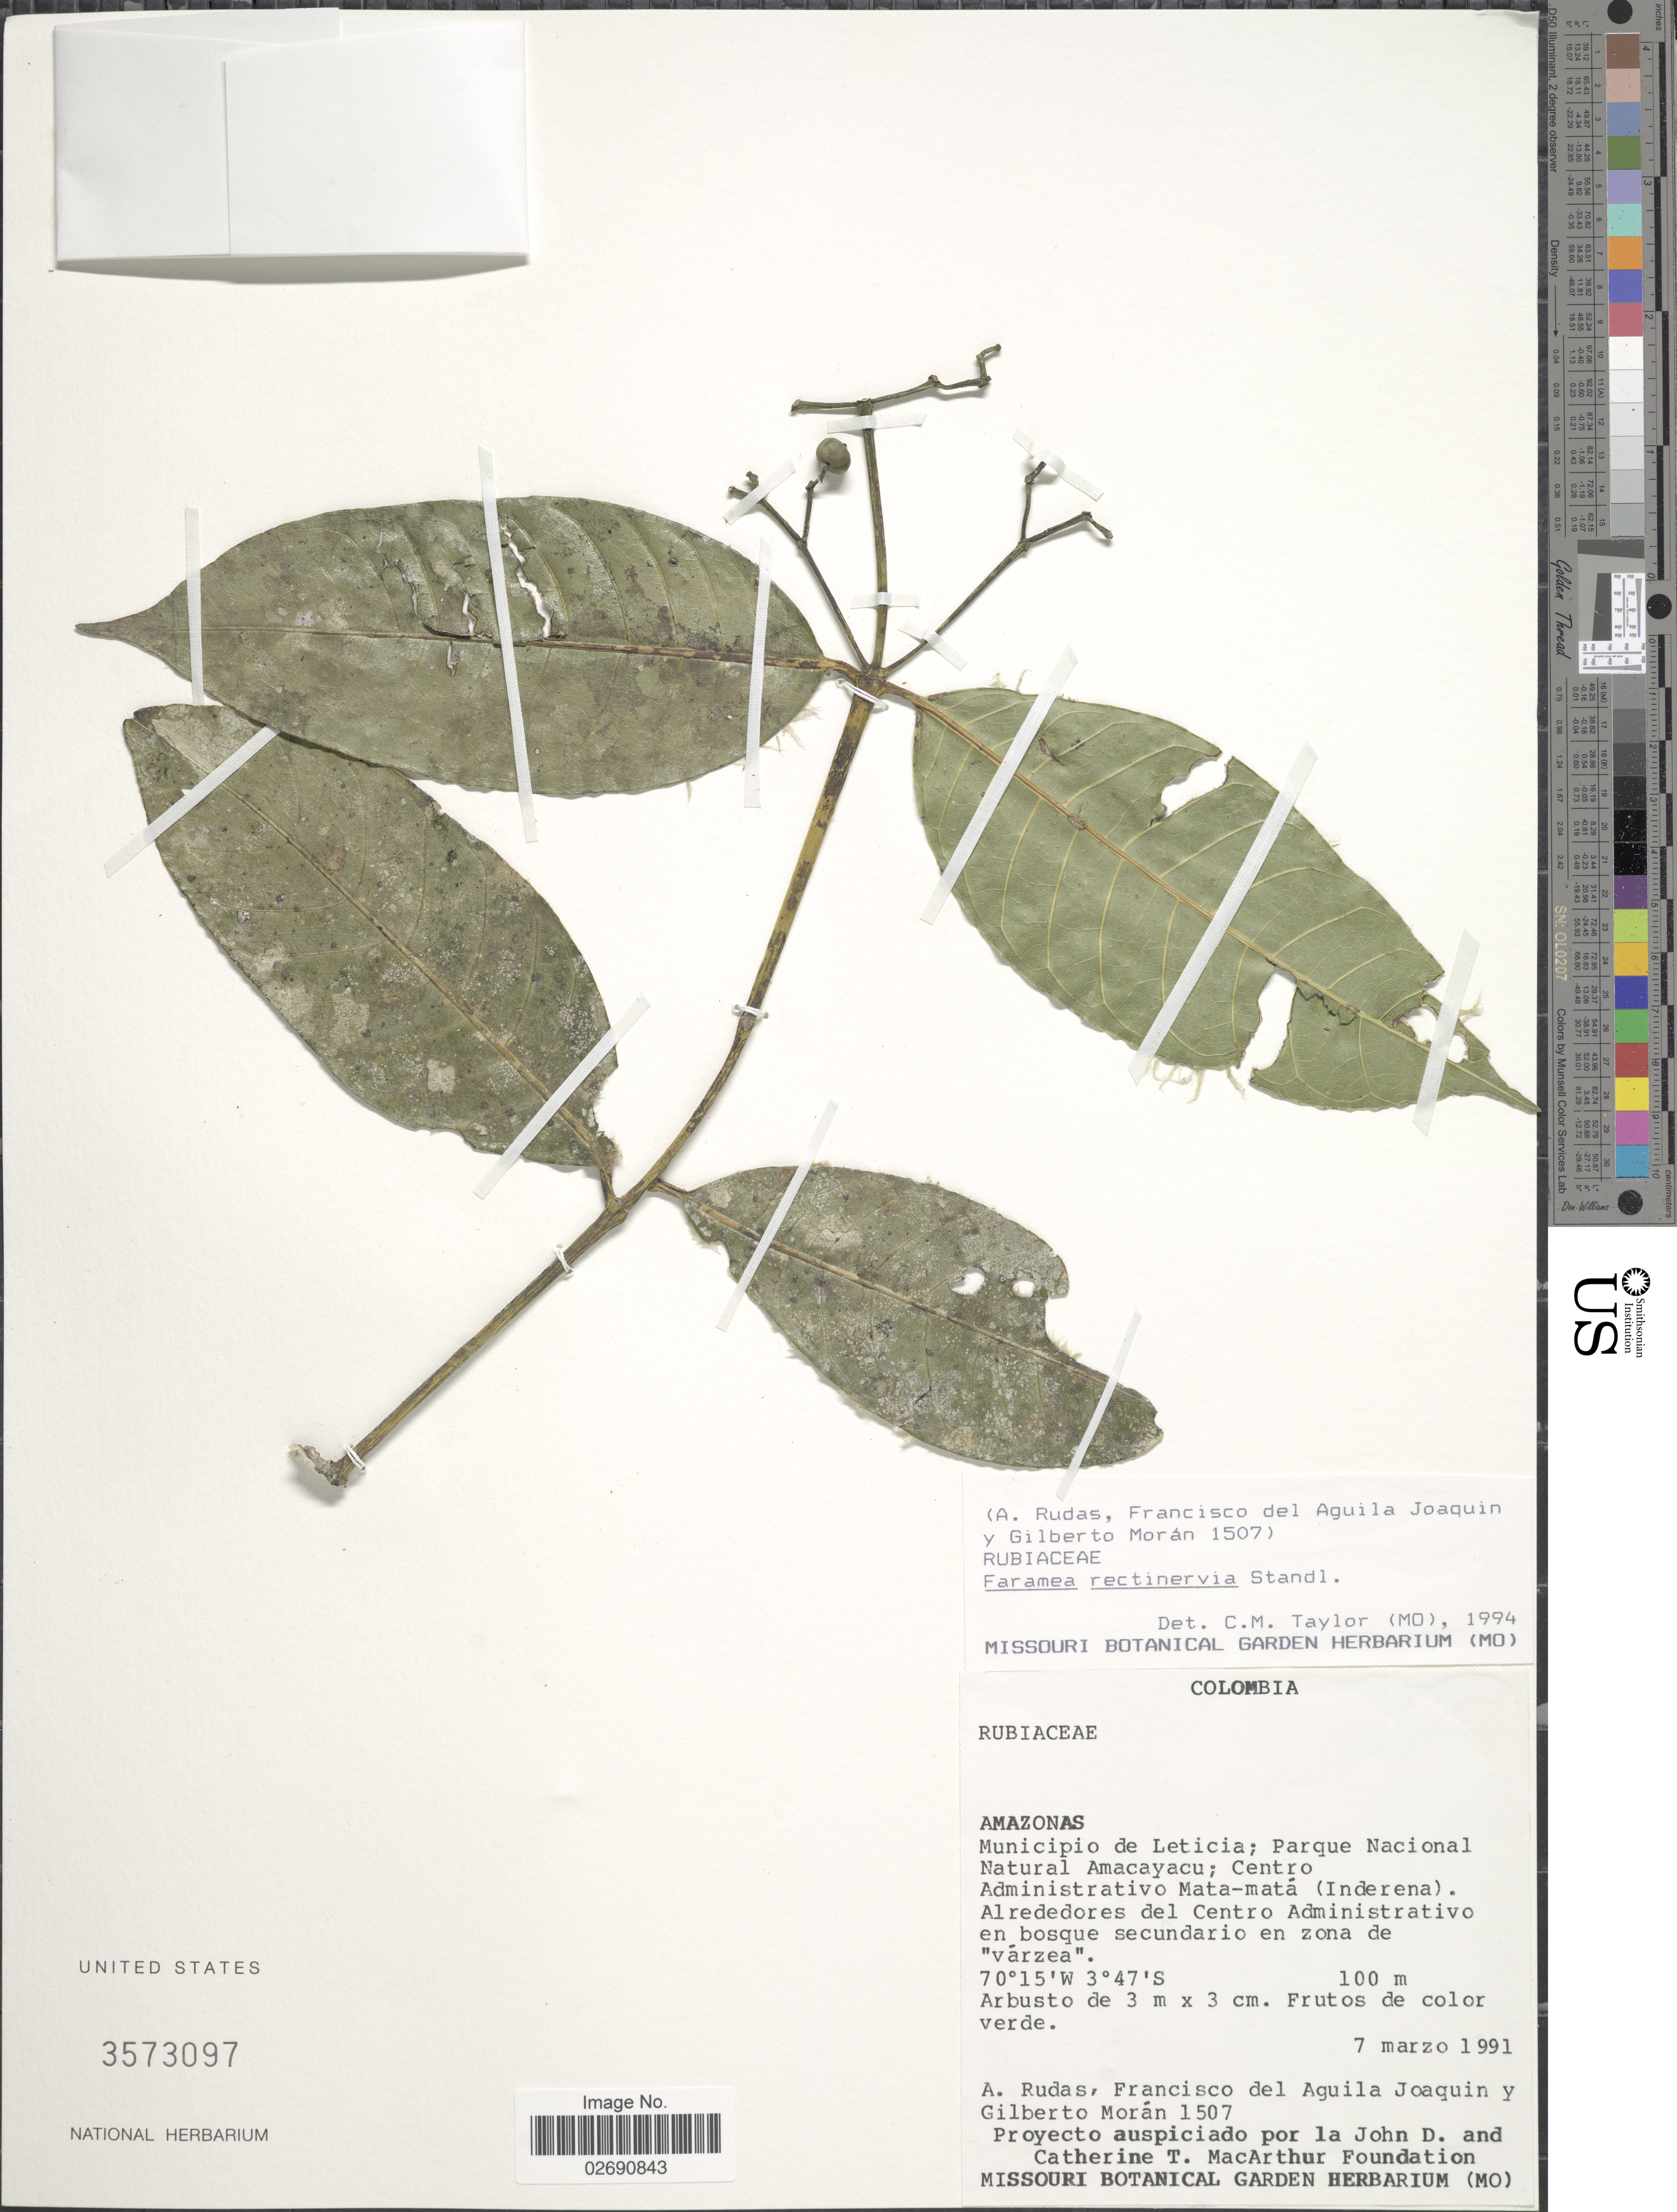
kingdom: Plantae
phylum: Tracheophyta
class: Magnoliopsida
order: Gentianales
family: Rubiaceae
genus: Faramea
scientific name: Faramea rectinervia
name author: Standl.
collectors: A. Rudas, F. Aguila Joaquin & G. Moran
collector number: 1507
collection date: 1991-03-07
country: Colombia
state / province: Amazônas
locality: Municipio de Leticia; Parque Nacional Natural Amacayacu; Centro Administrativo Mata-mata (Inderena)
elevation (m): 100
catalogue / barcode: US 3573097